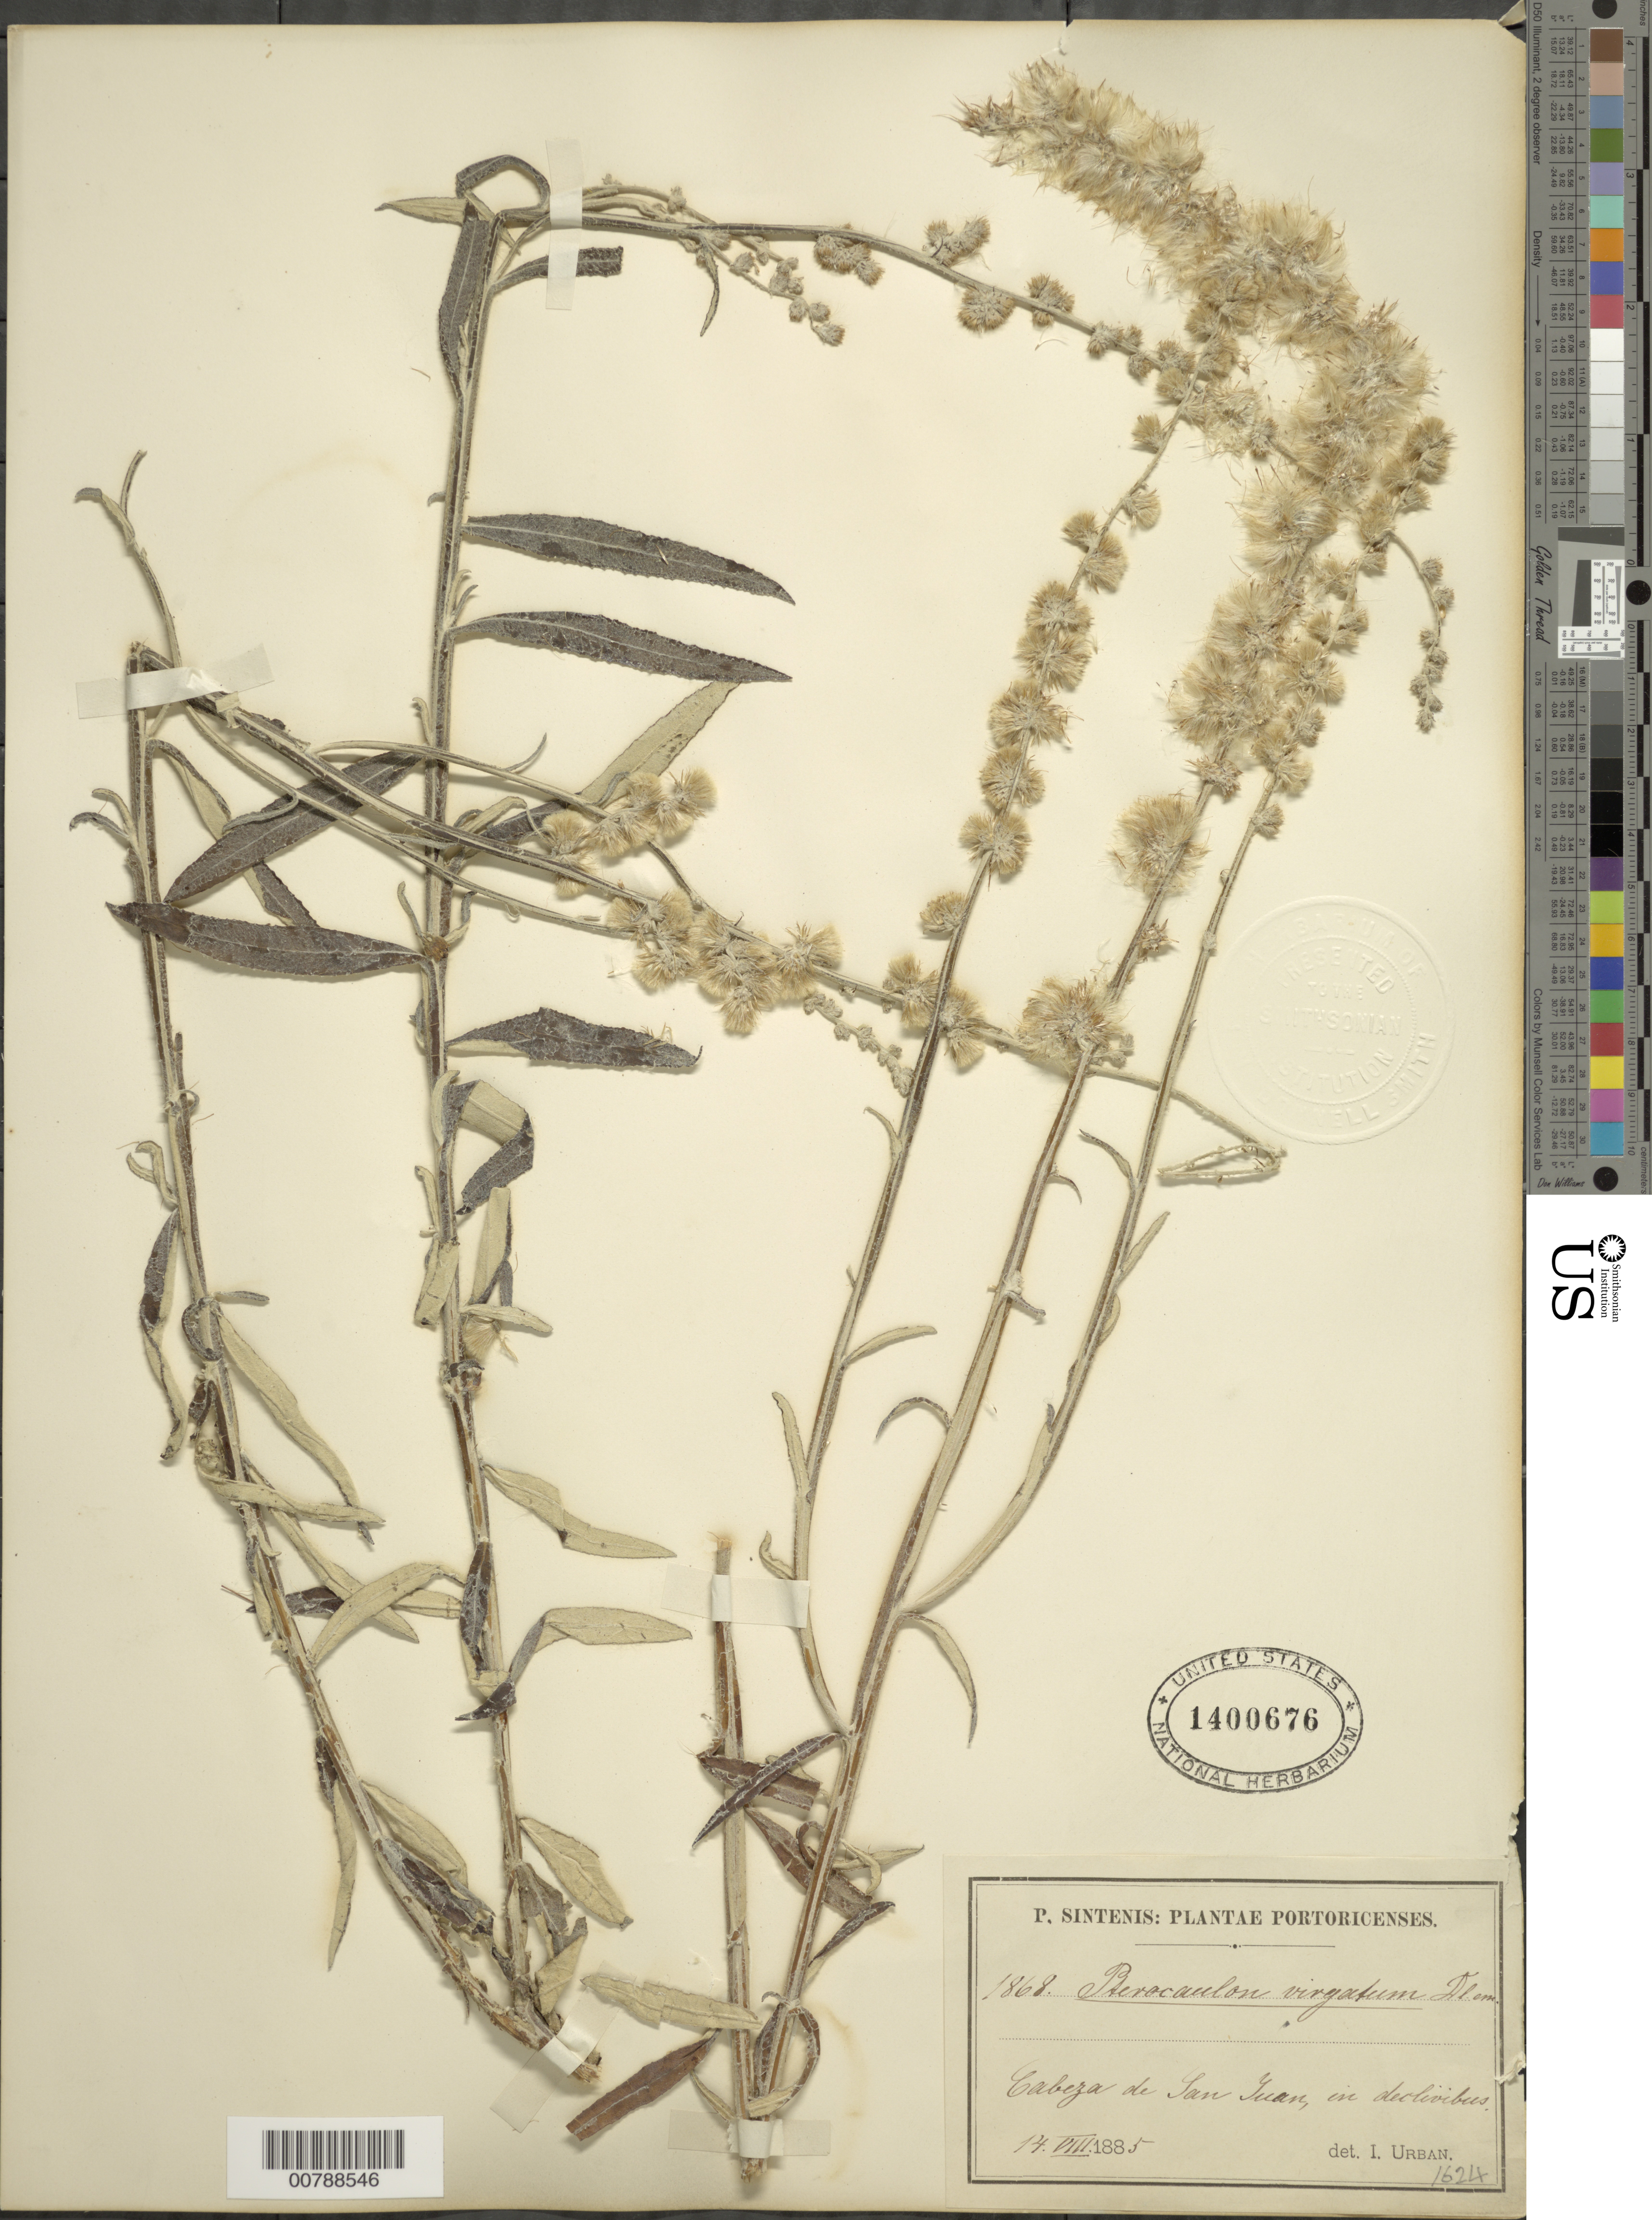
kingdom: Plantae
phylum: Tracheophyta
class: Magnoliopsida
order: Asterales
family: Asteraceae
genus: Pterocaulon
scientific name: Pterocaulon virgatum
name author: (L.) DC.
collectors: P. Sintenis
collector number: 1868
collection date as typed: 14 Aug 1885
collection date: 1885-08-14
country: Puerto Rico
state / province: San Juan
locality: Cabeza de San Juan, in declivibus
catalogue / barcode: US 1400676